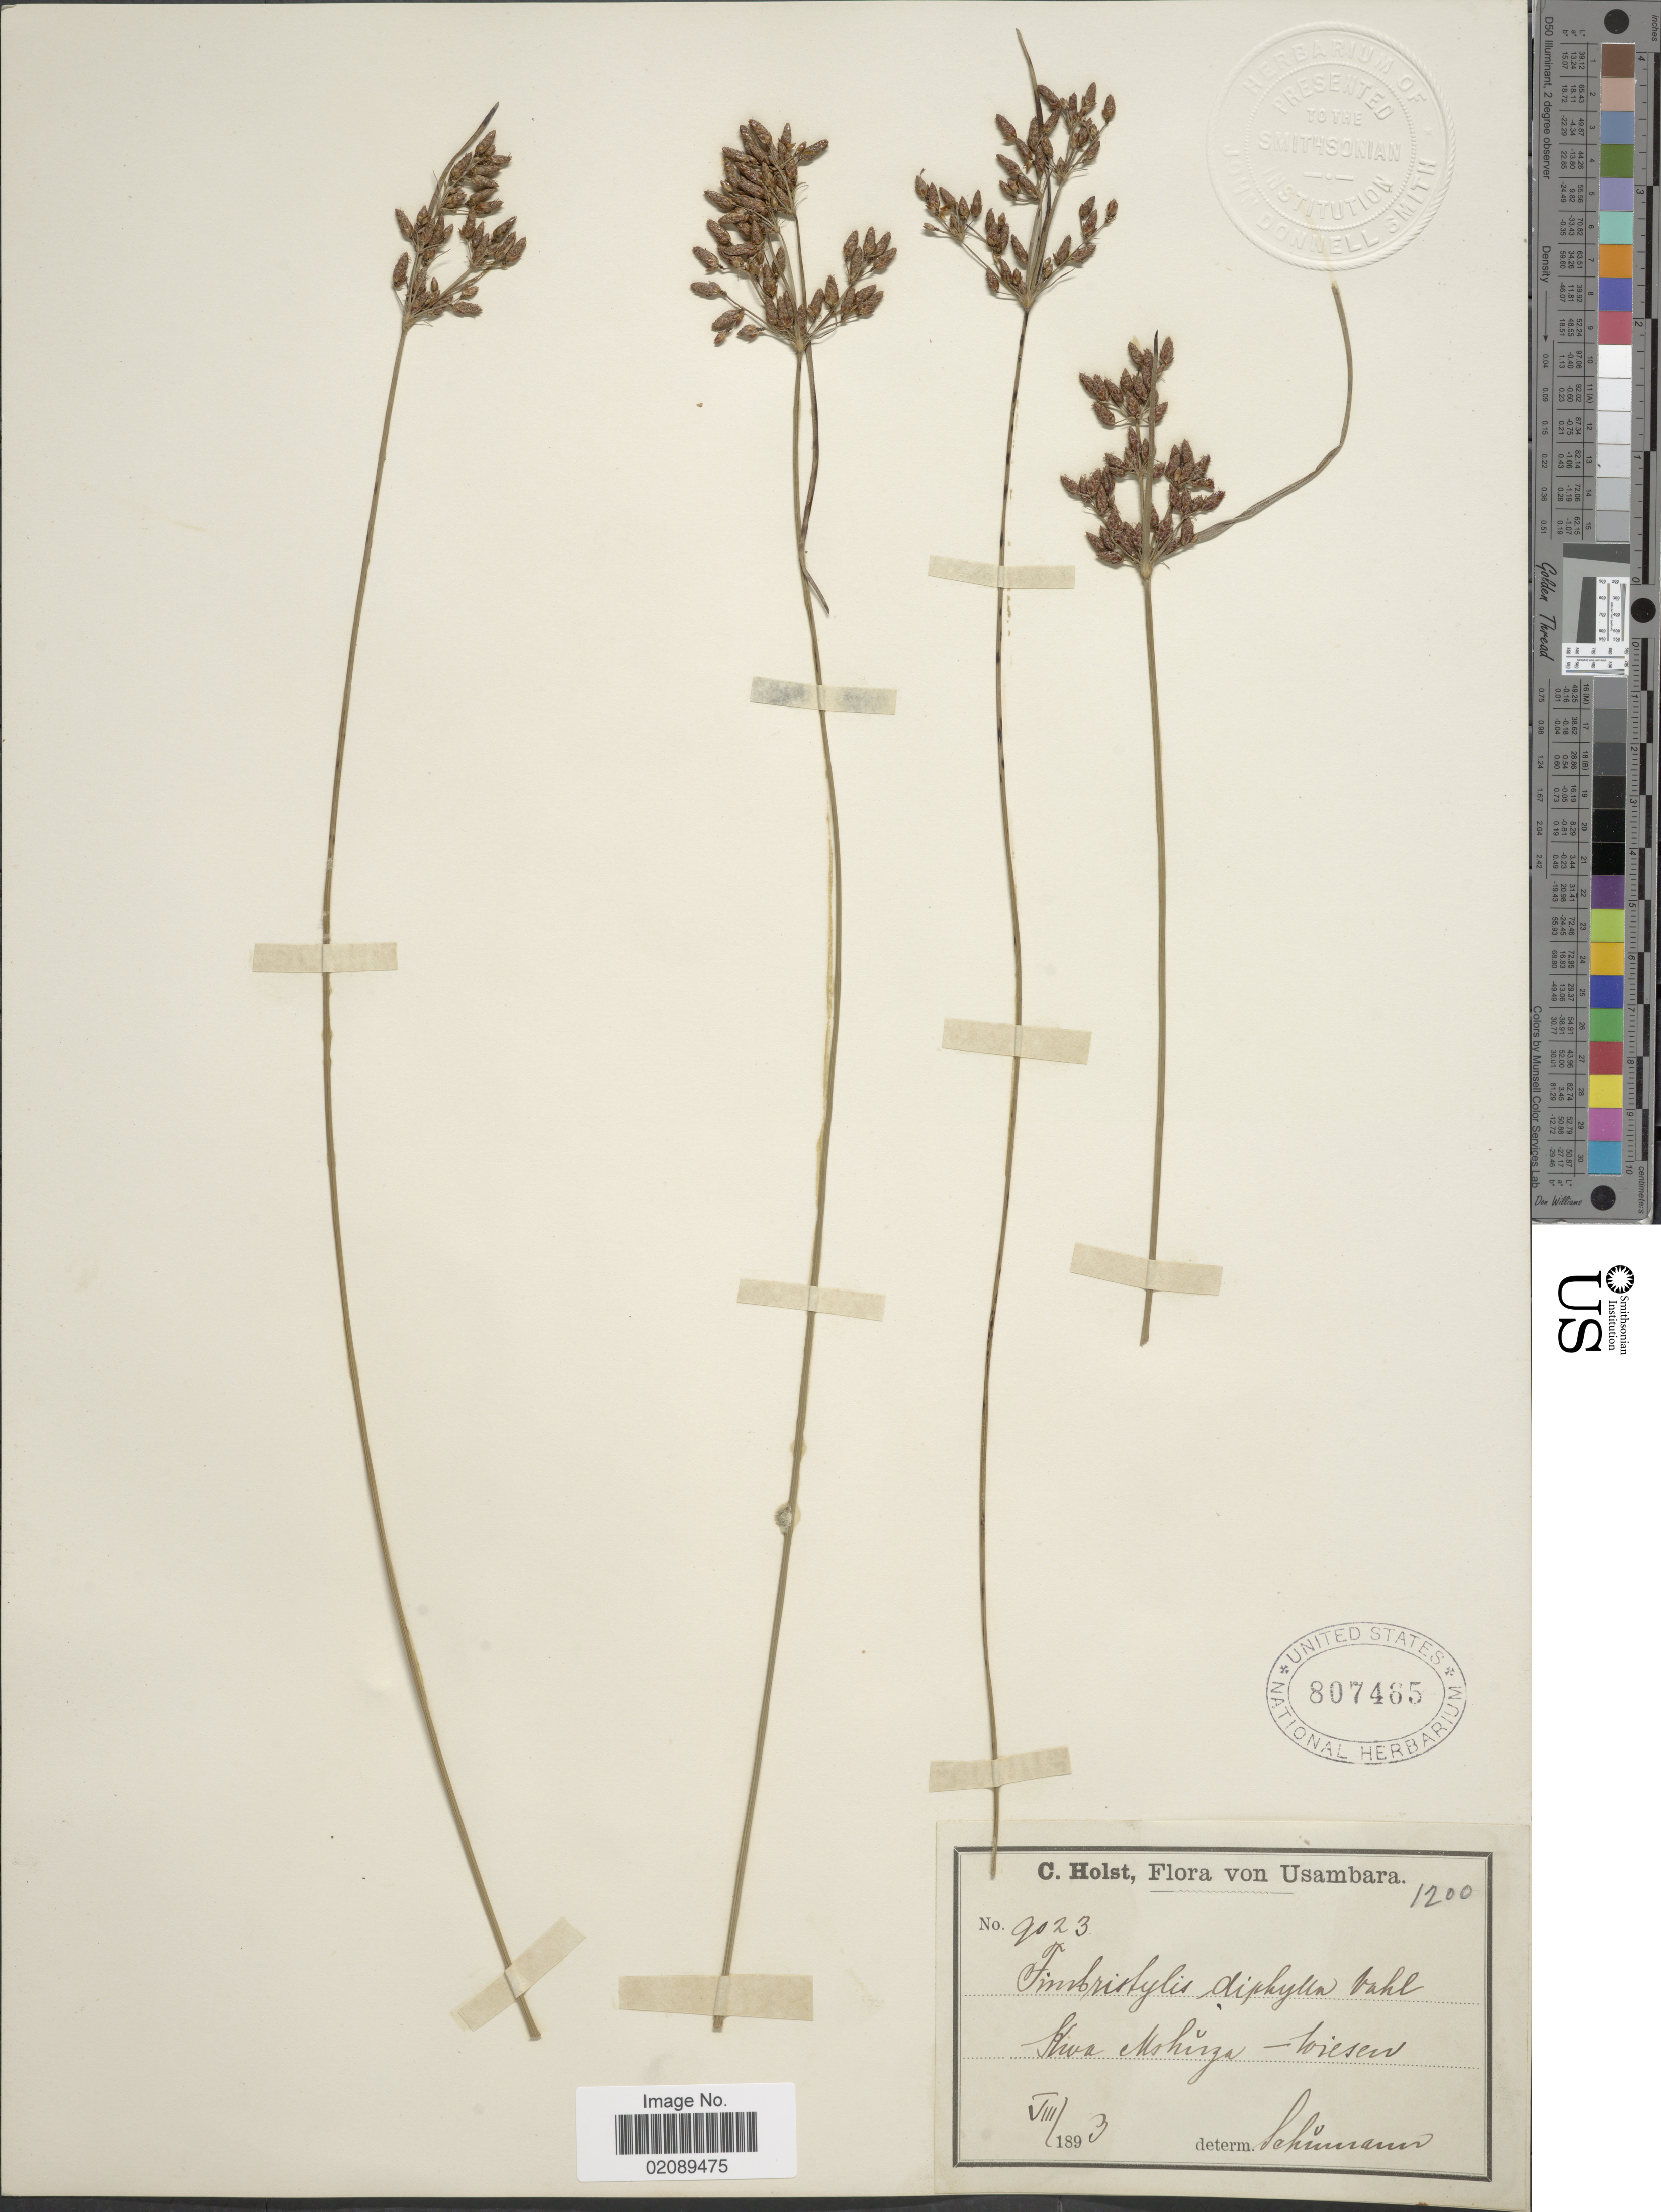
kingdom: Plantae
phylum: Tracheophyta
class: Liliopsida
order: Poales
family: Cyperaceae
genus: Fimbristylis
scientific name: Fimbristylis dichotoma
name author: (L.) Vahl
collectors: C. H. Holst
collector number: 9023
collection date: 1893-08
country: Tanzania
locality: Kwa Mschuza.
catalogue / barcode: US 807465